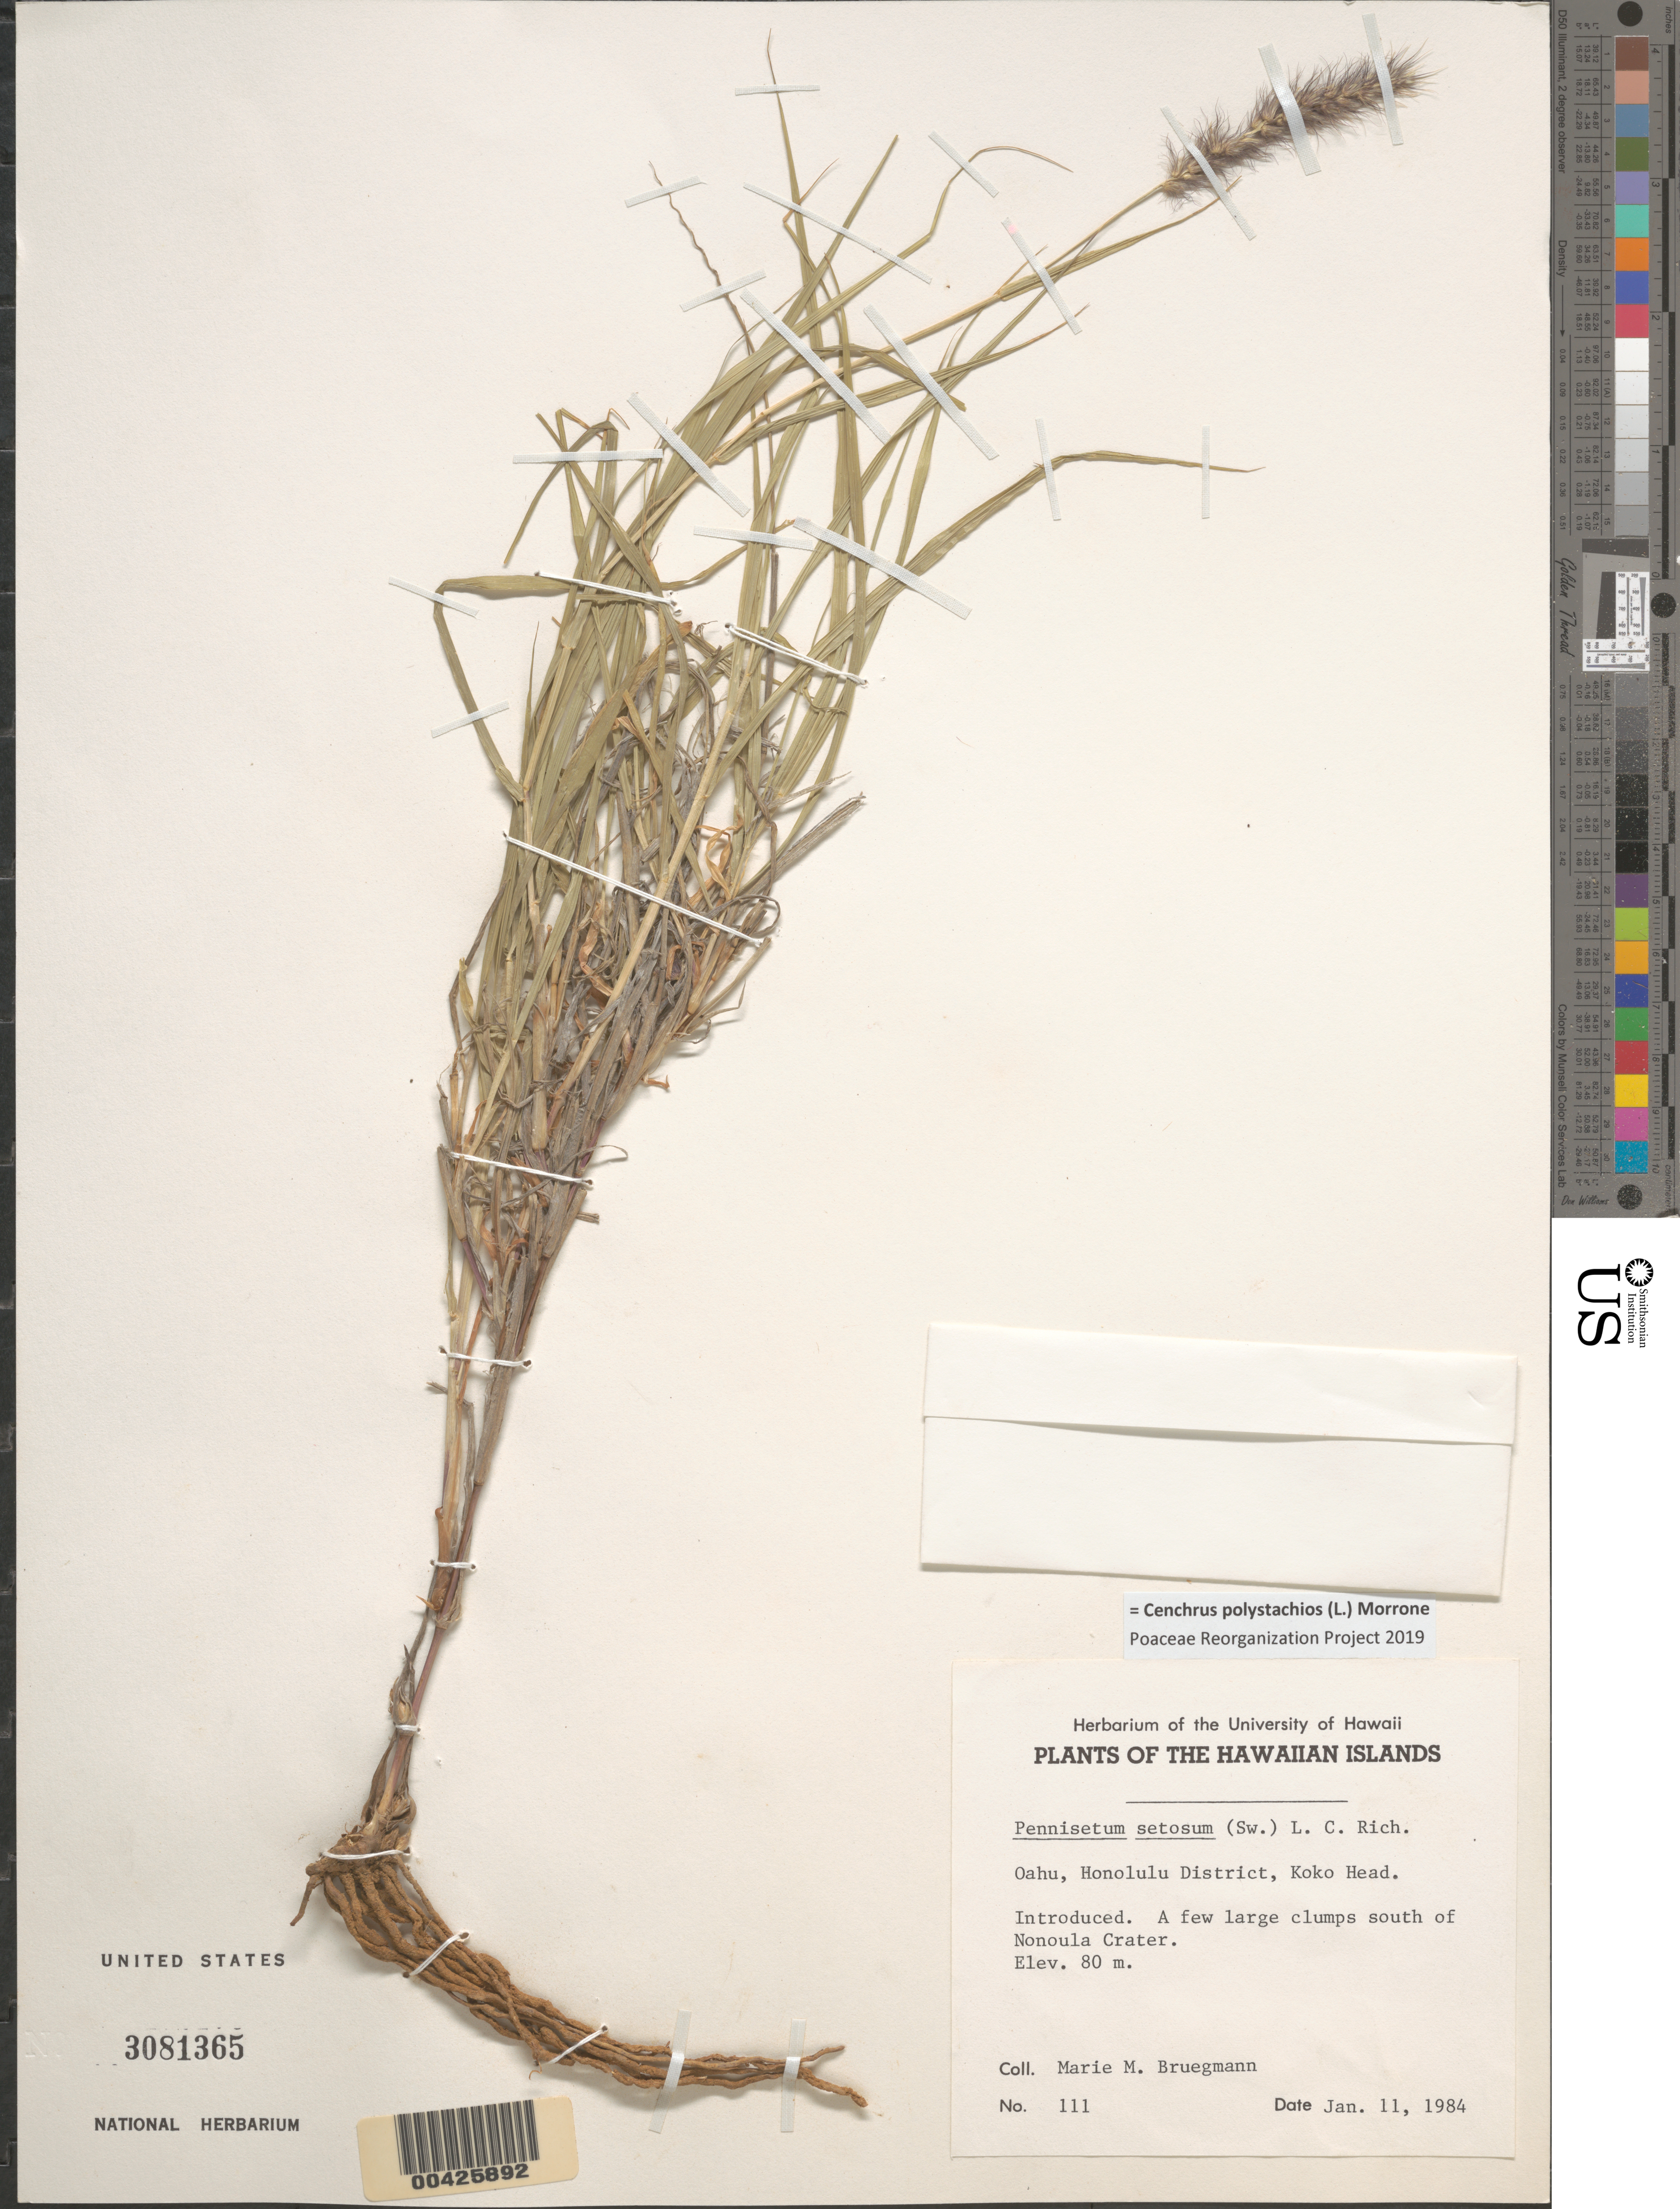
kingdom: Plantae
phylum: Tracheophyta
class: Liliopsida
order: Poales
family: Poaceae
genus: Cenchrus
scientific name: Cenchrus ciliaris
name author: L.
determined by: Clayton, W. D.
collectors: M. Bruegmann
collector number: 111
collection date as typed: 11 Jan 1984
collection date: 1984-01-11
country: United States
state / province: Hawaii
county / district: Honolulu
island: Oahu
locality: Honolulu District, Koko Head, S of Nonoula Crater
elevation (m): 80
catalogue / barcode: US 3081365